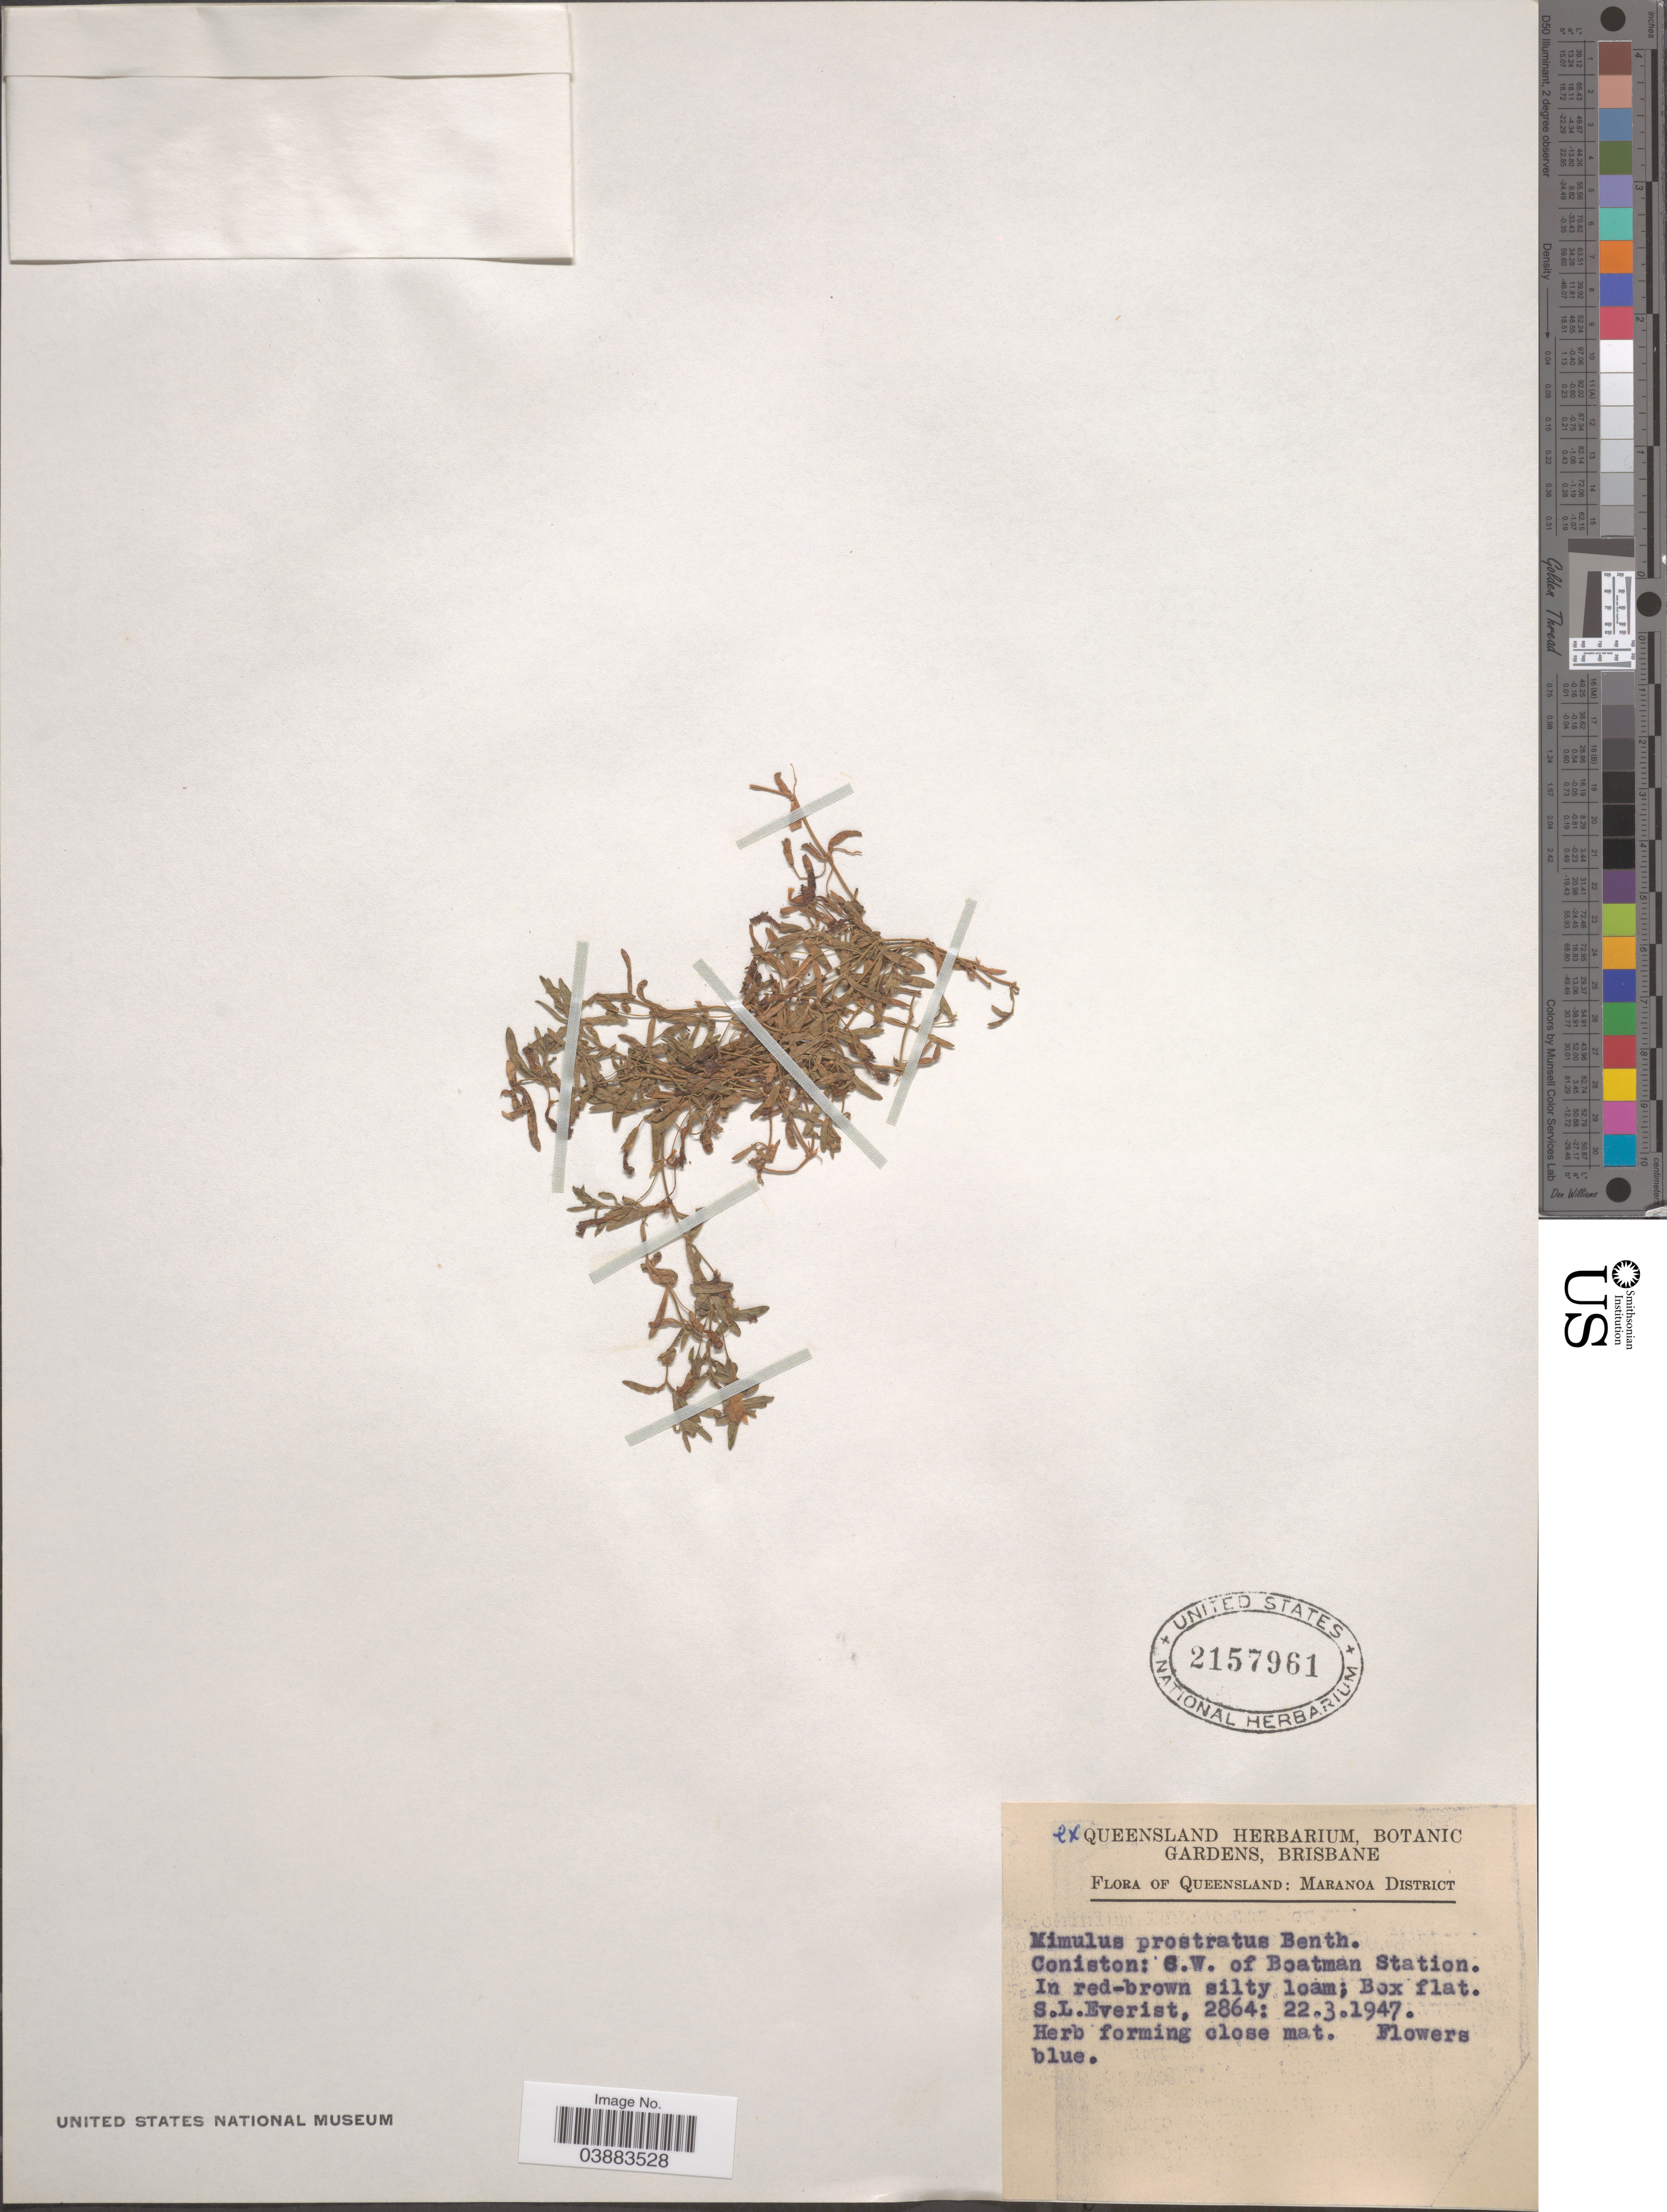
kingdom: Plantae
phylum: Tracheophyta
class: Magnoliopsida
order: Lamiales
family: Phrymaceae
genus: Mimulus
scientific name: Mimulus prostratus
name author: Benth.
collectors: S. Everist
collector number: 2864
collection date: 1947-03-22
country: Australia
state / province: Queensland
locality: Maranoa District. Coniston: S.W. of Boatman Station.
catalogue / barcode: US 2157961